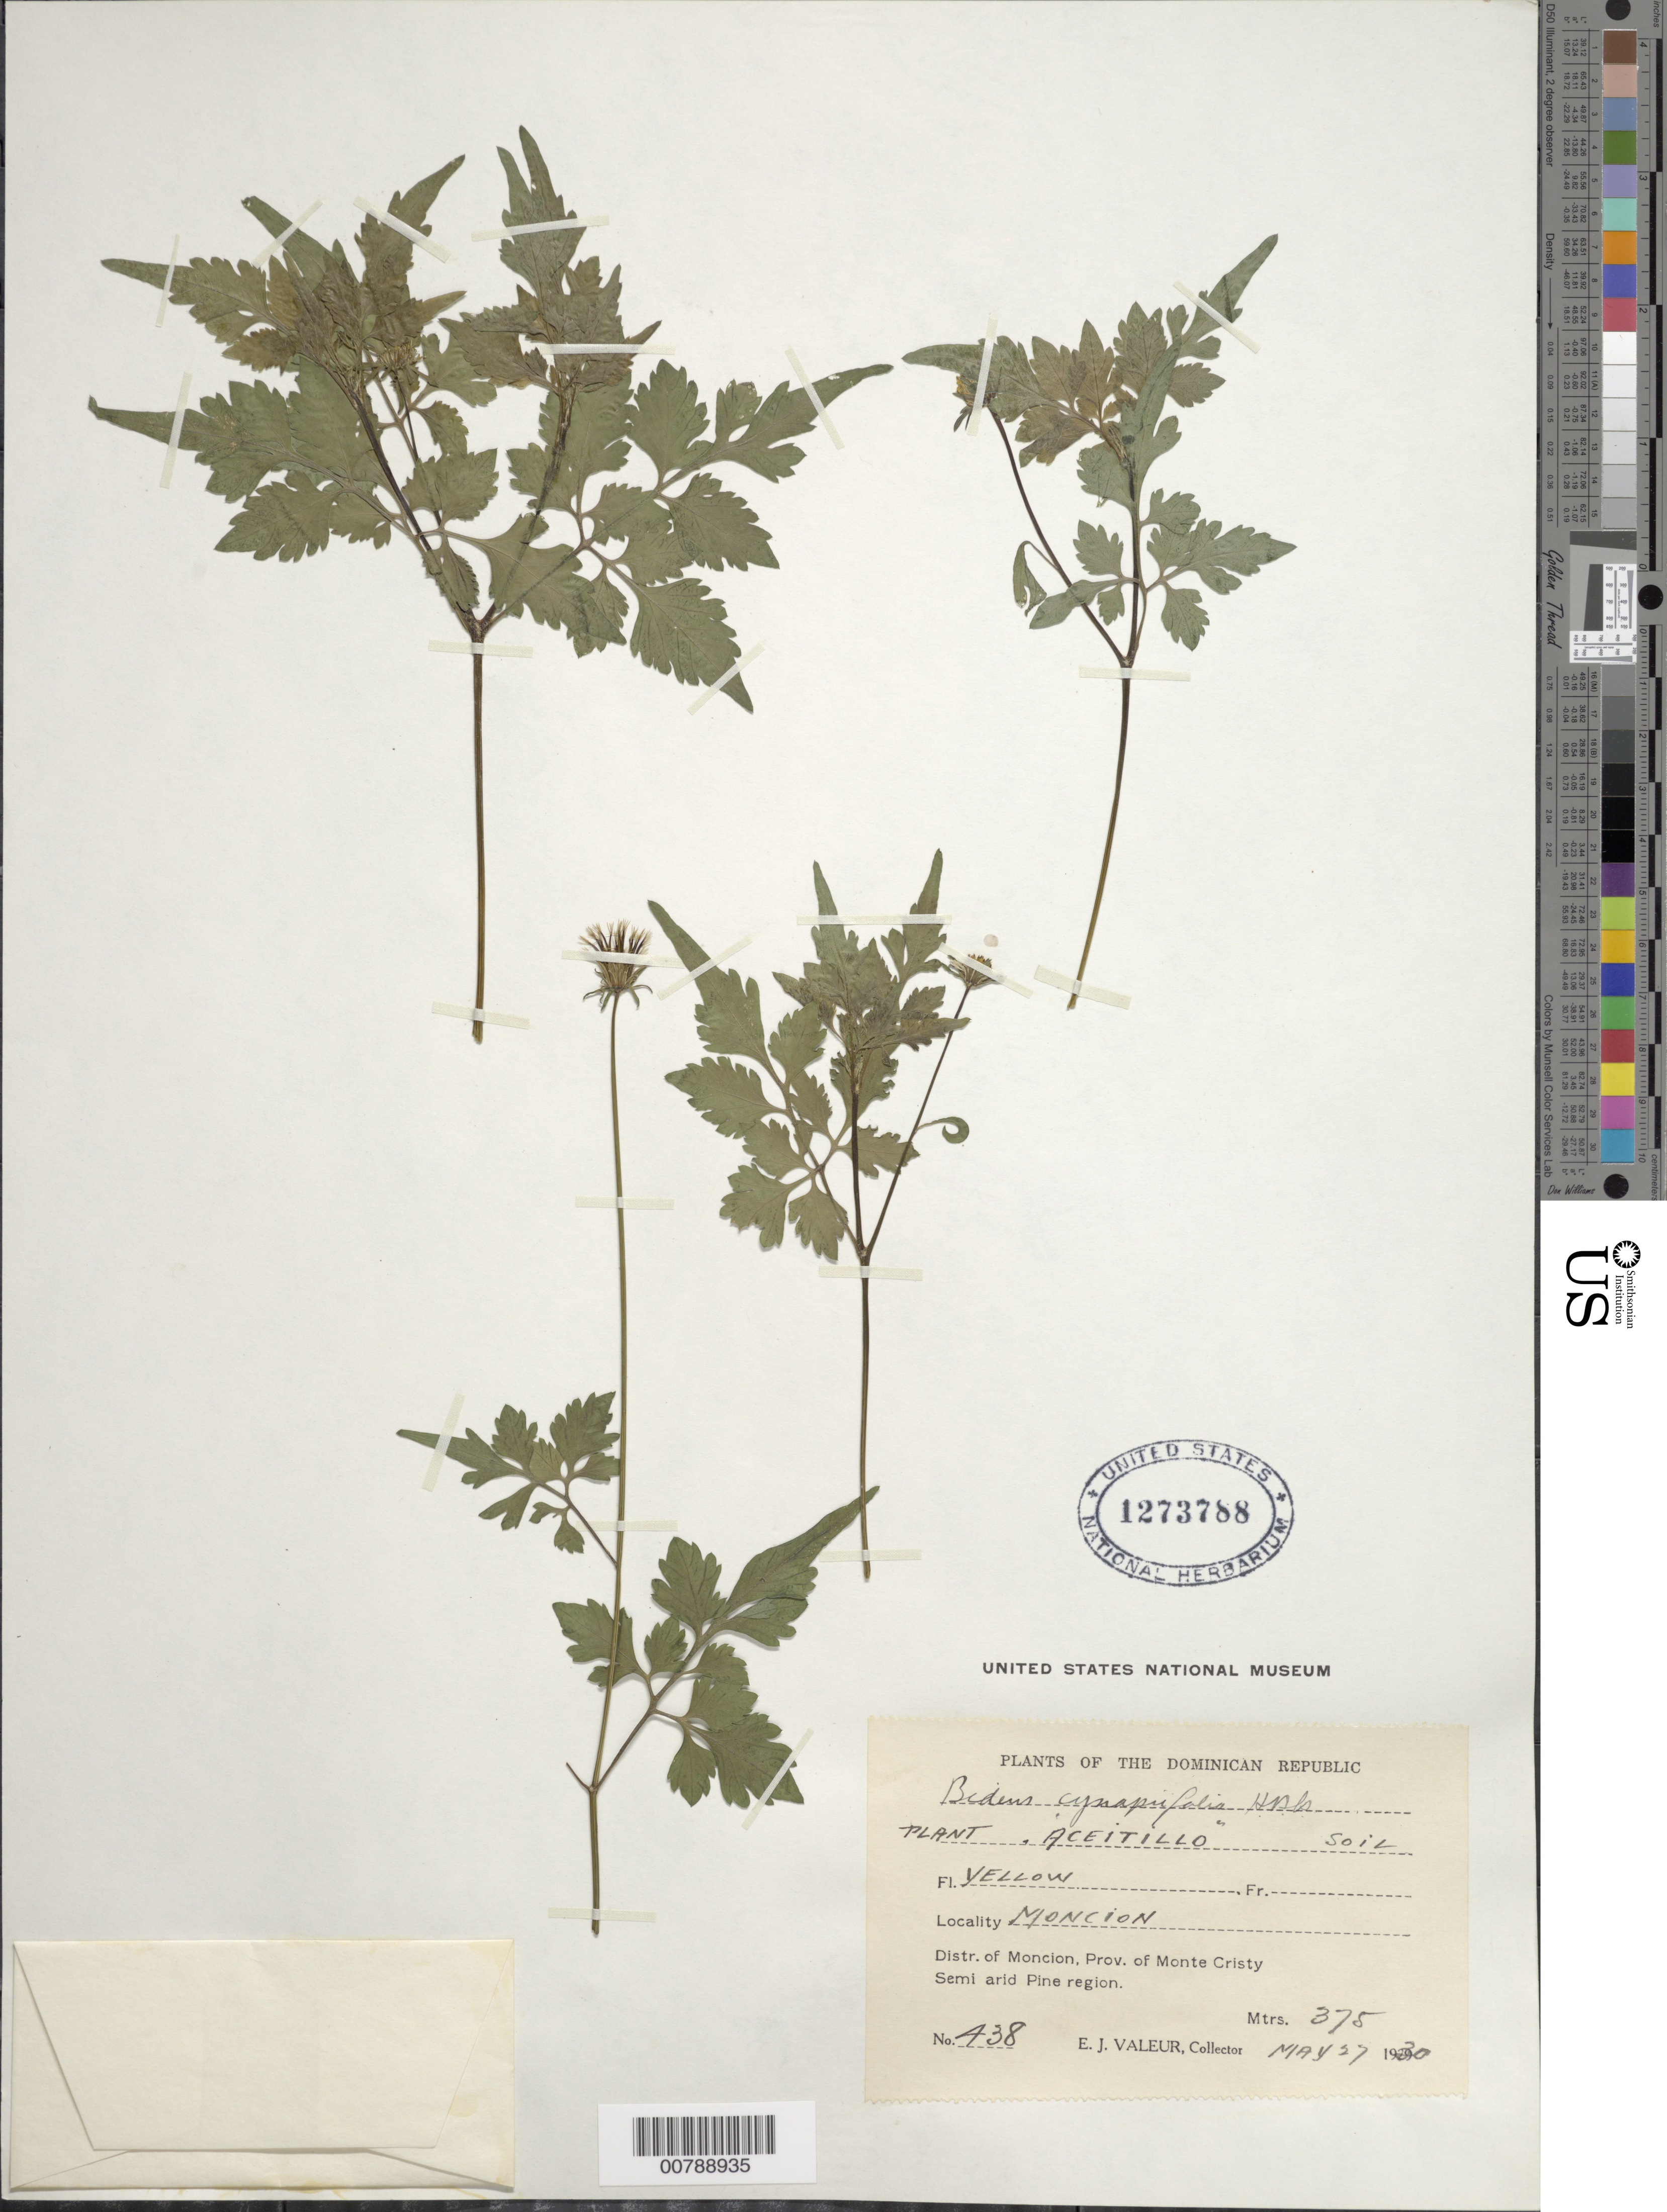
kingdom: Plantae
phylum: Tracheophyta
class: Magnoliopsida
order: Asterales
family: Asteraceae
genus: Bidens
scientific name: Bidens cynapiifolia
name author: Kunth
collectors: E. Valeur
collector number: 438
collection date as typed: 27 May 1930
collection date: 1930-05-27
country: Dominican Republic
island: Hispaniola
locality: Moncion. Distr. of Moncion, Provincia of Monte Cristy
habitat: Semiarid and pine region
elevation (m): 375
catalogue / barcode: US 1273788